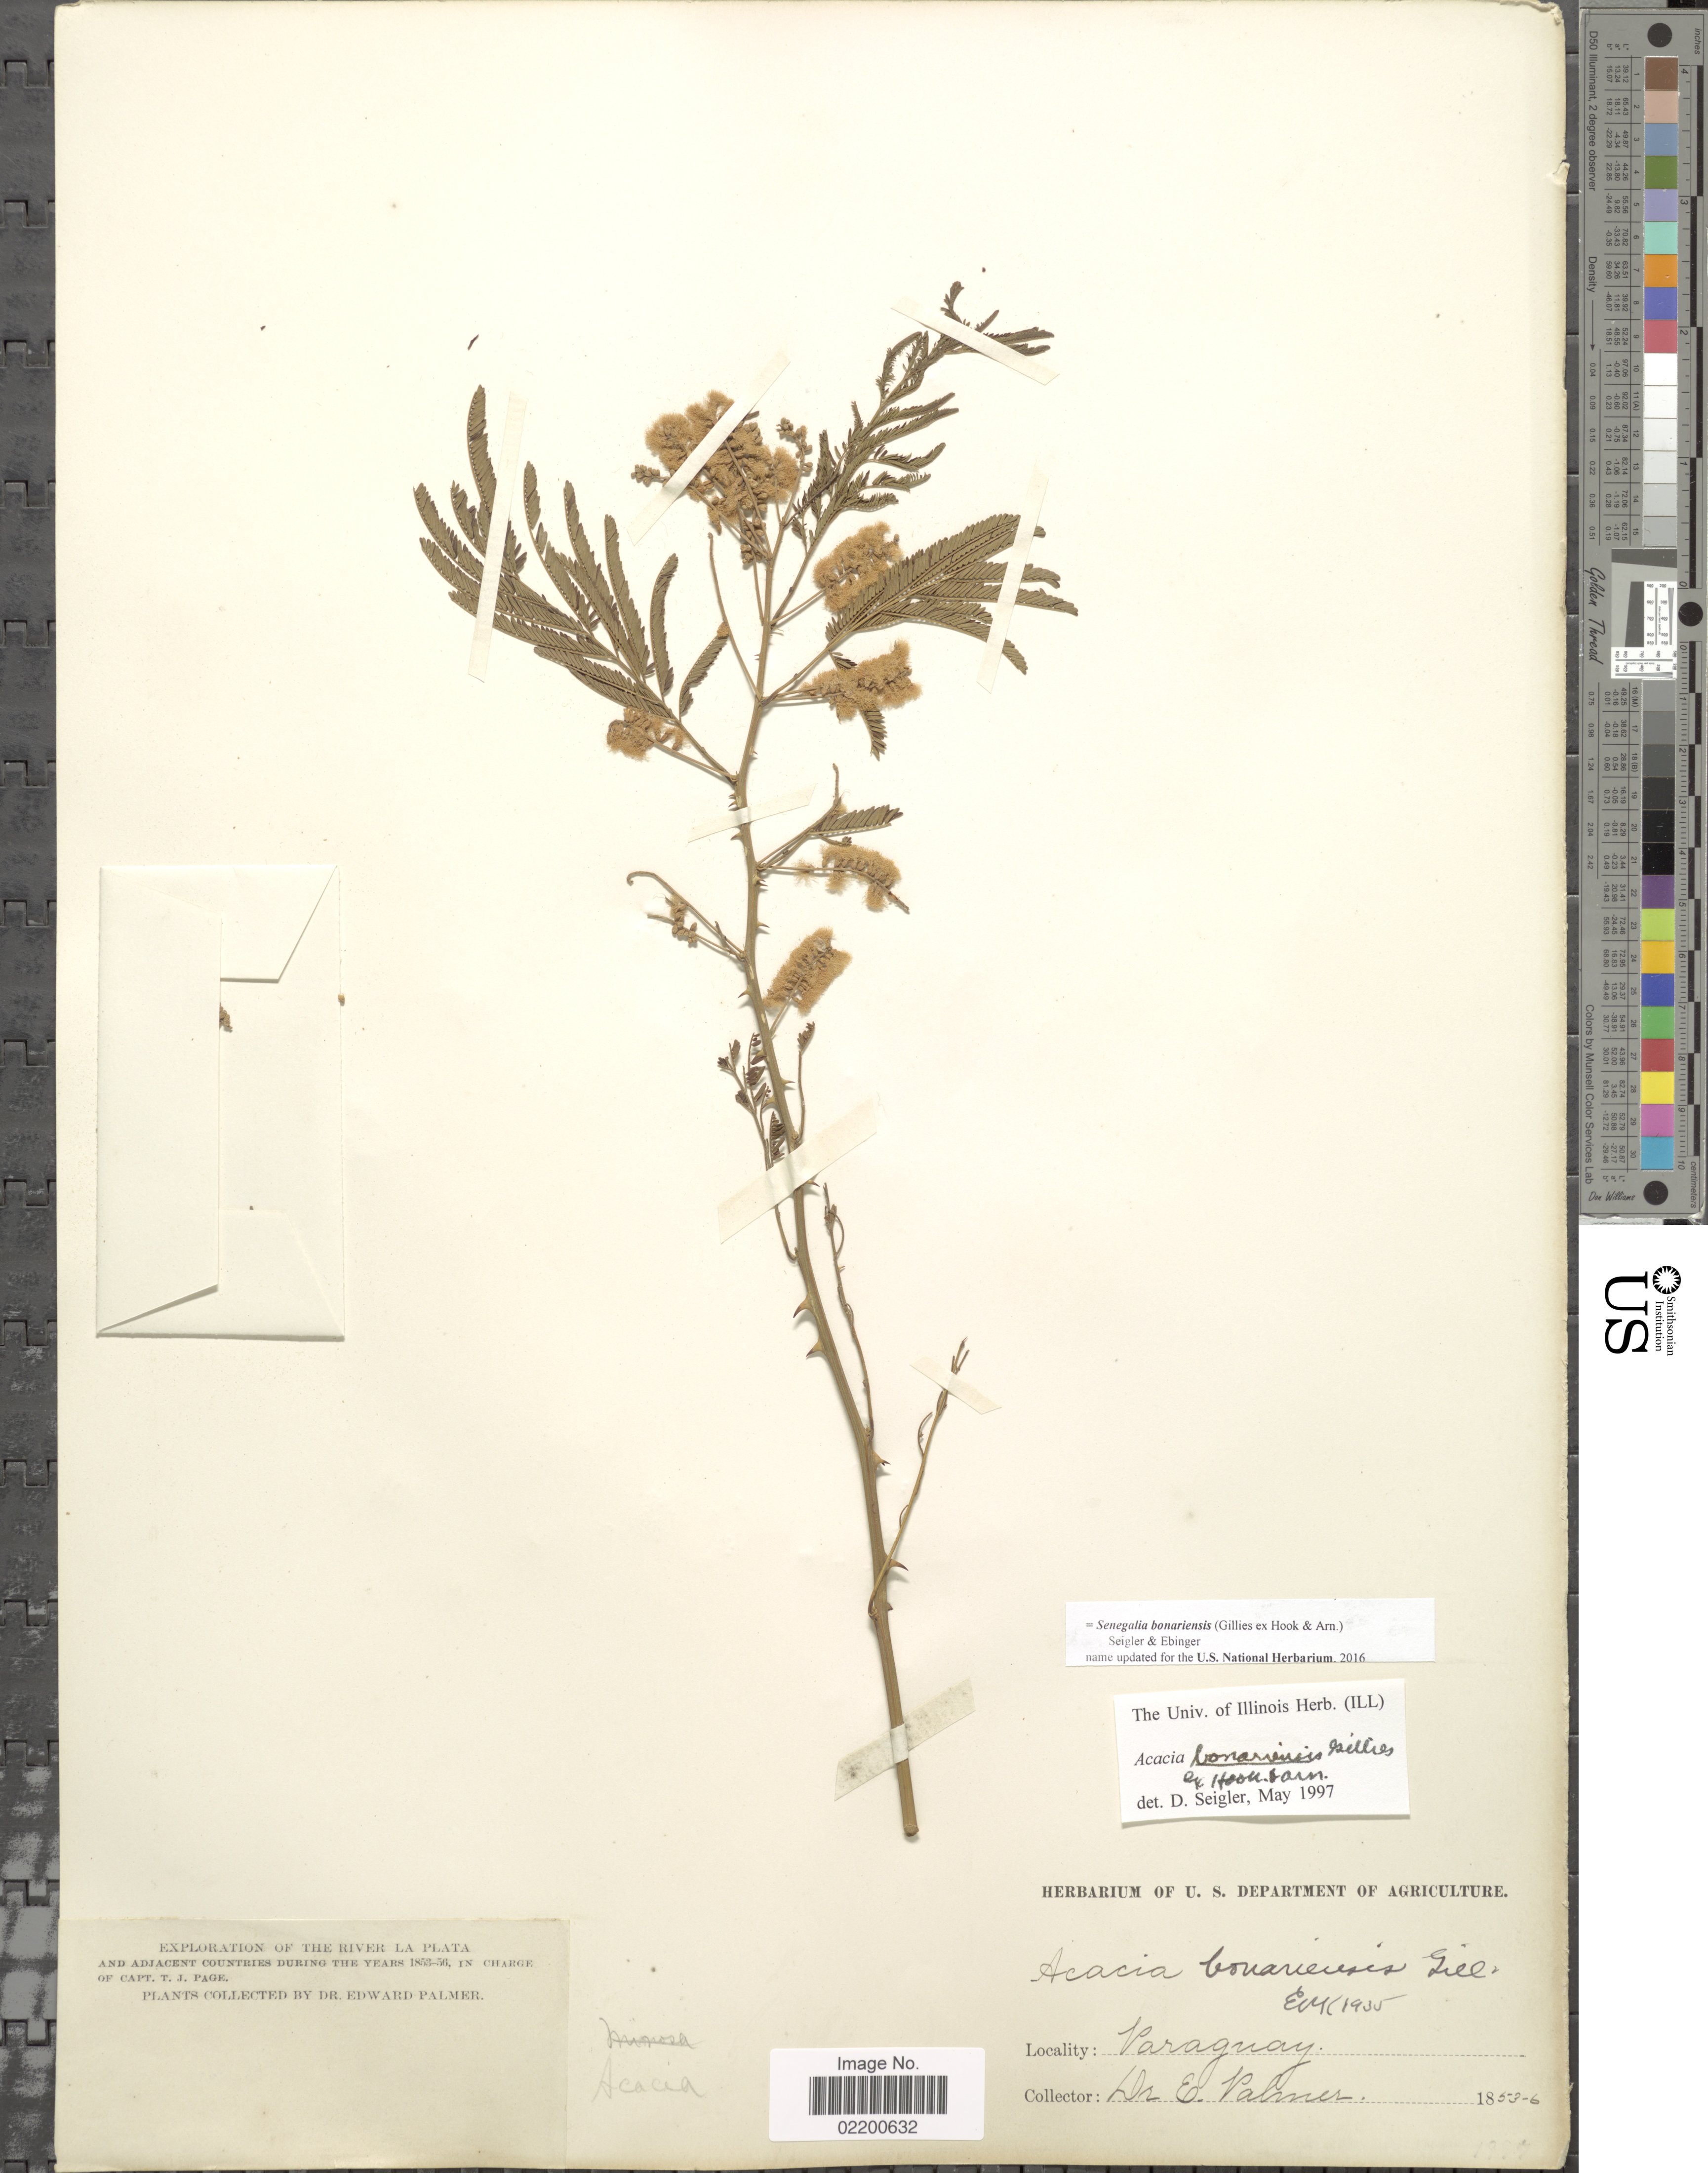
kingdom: Plantae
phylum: Tracheophyta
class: Magnoliopsida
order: Fabales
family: Fabaceae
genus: Senegalia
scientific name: Senegalia bonariensis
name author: (Gillies ex Hook. & Arn.) Seigler & Ebinger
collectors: E. Palmer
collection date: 1853/1856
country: Paraguay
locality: The River La Plata and adjacent Countries